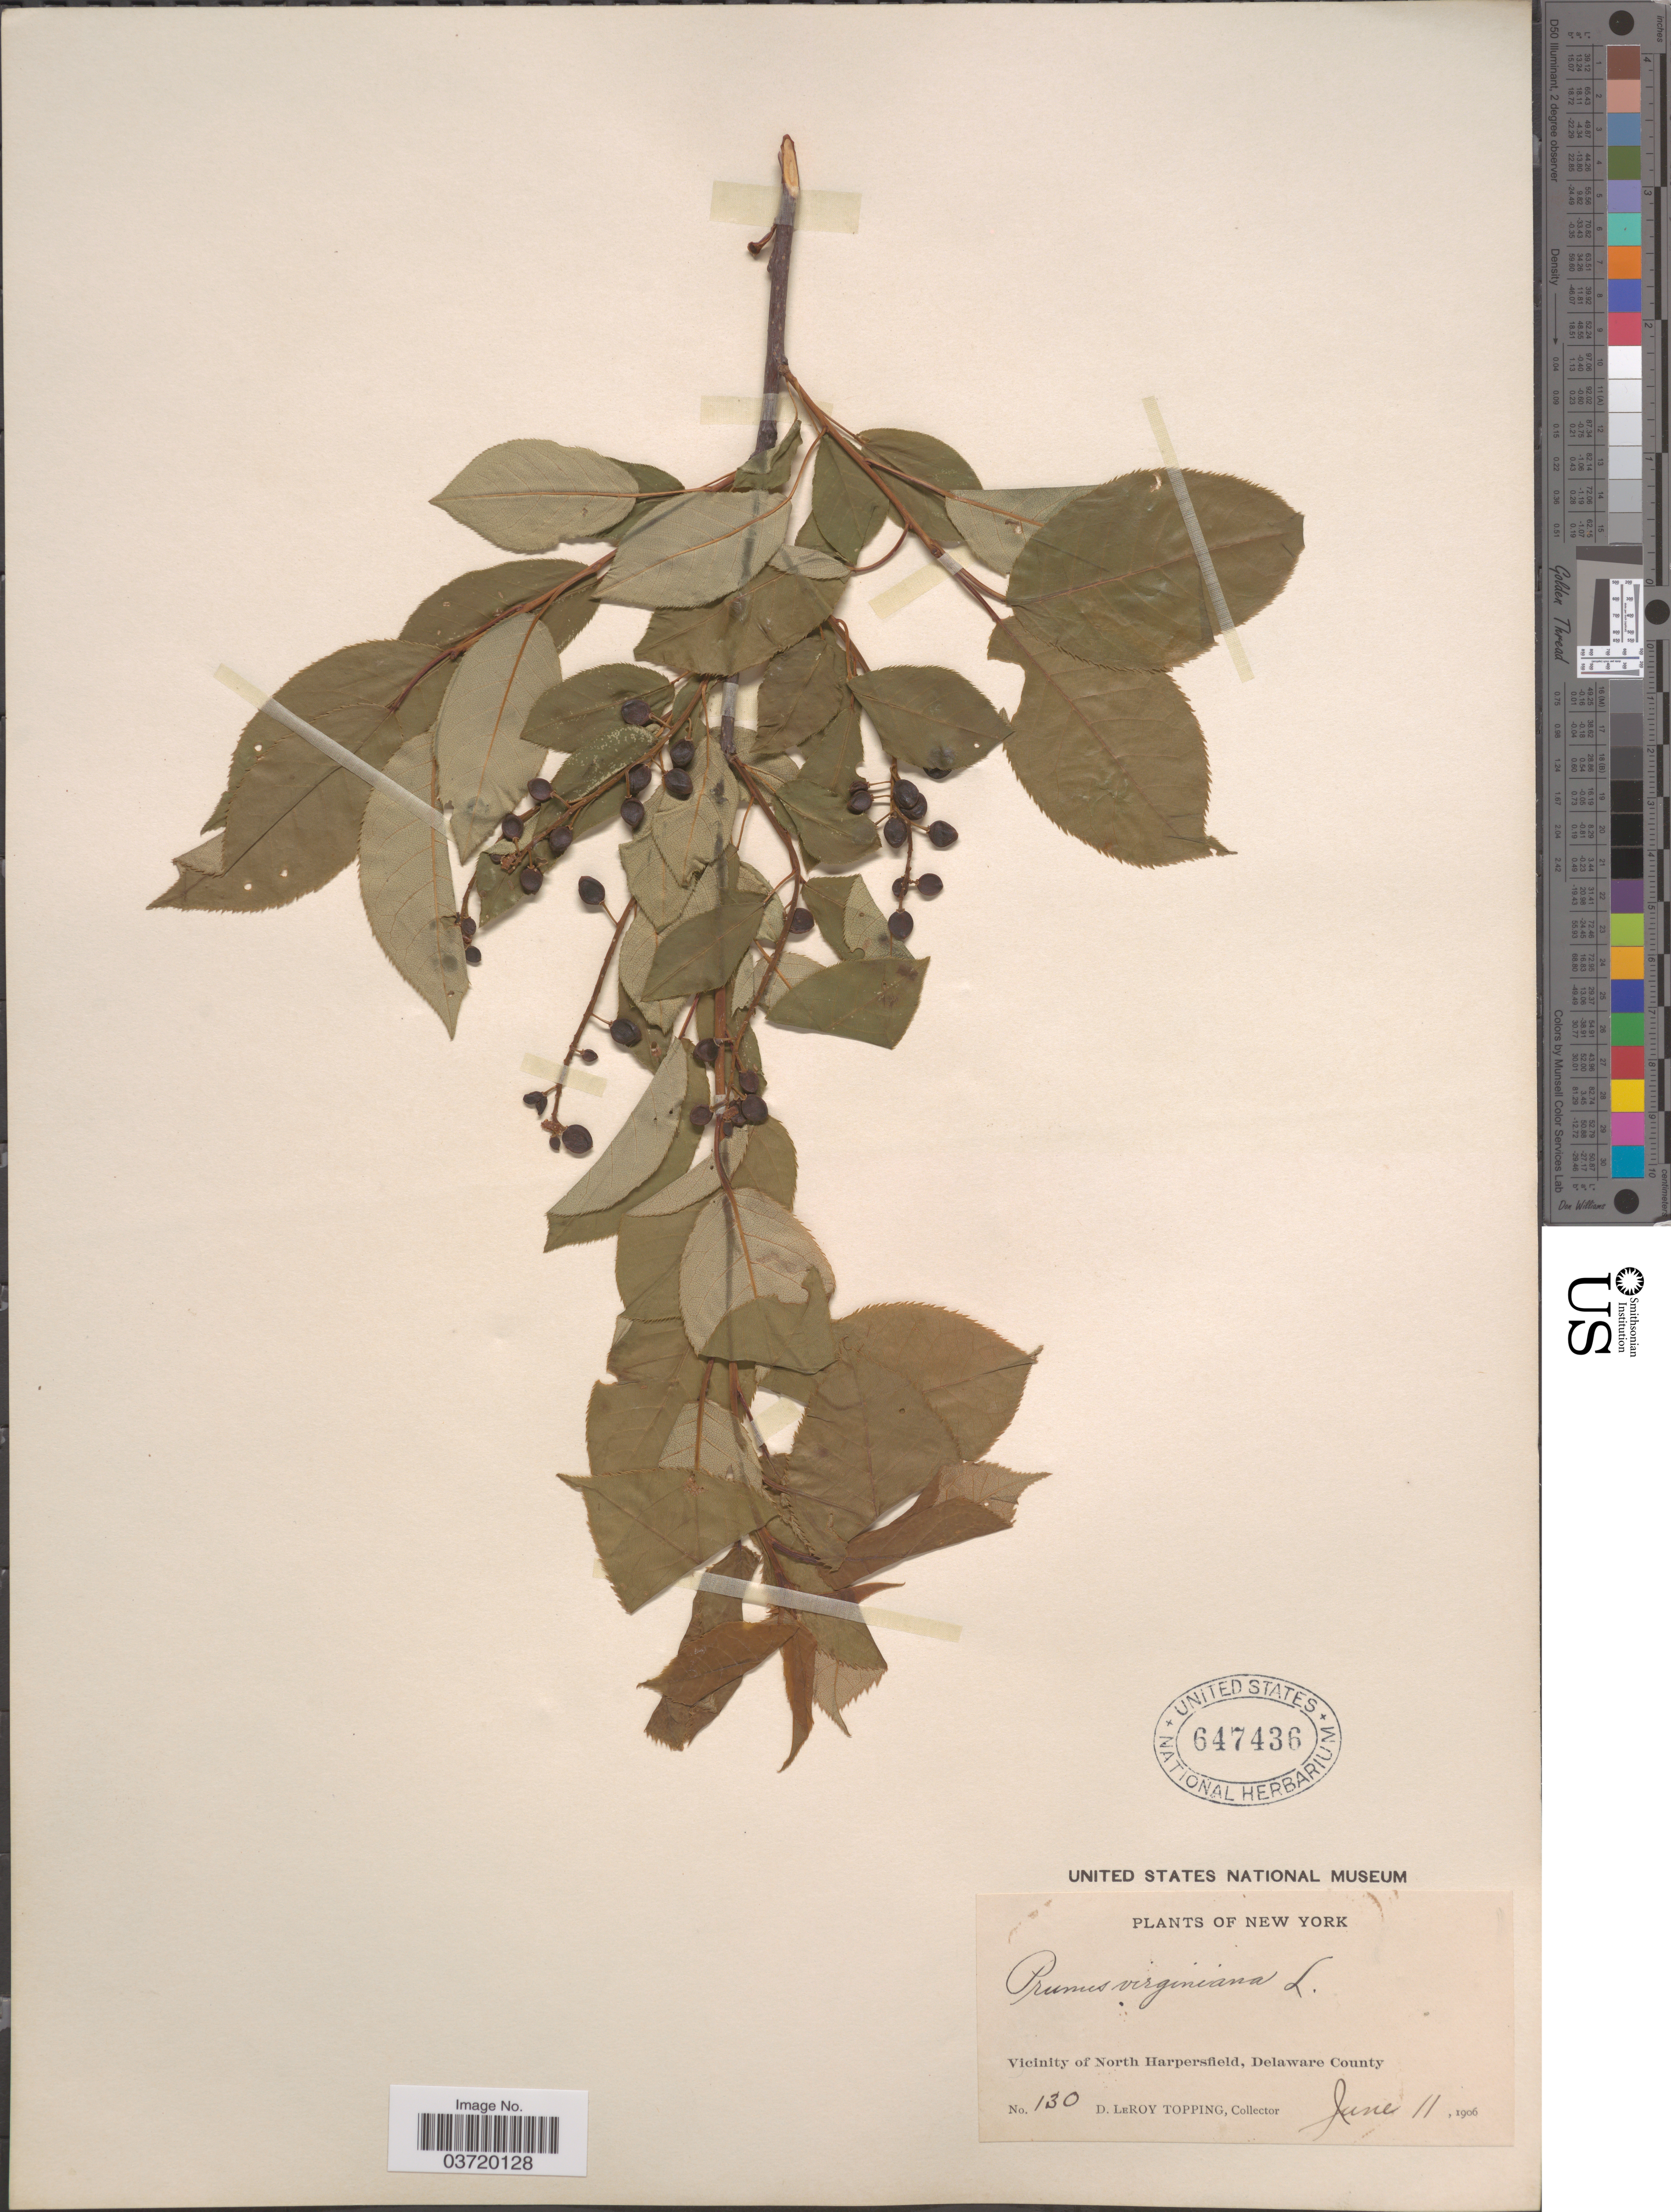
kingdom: Plantae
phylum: Tracheophyta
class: Magnoliopsida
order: Rosales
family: Rosaceae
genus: Prunus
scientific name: Prunus virginiana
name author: L.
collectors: D. L. Topping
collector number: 130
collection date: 1906-06-11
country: United States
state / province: New York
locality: Vicinity of North Harpersfield, Delaware County.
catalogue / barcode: US 647436